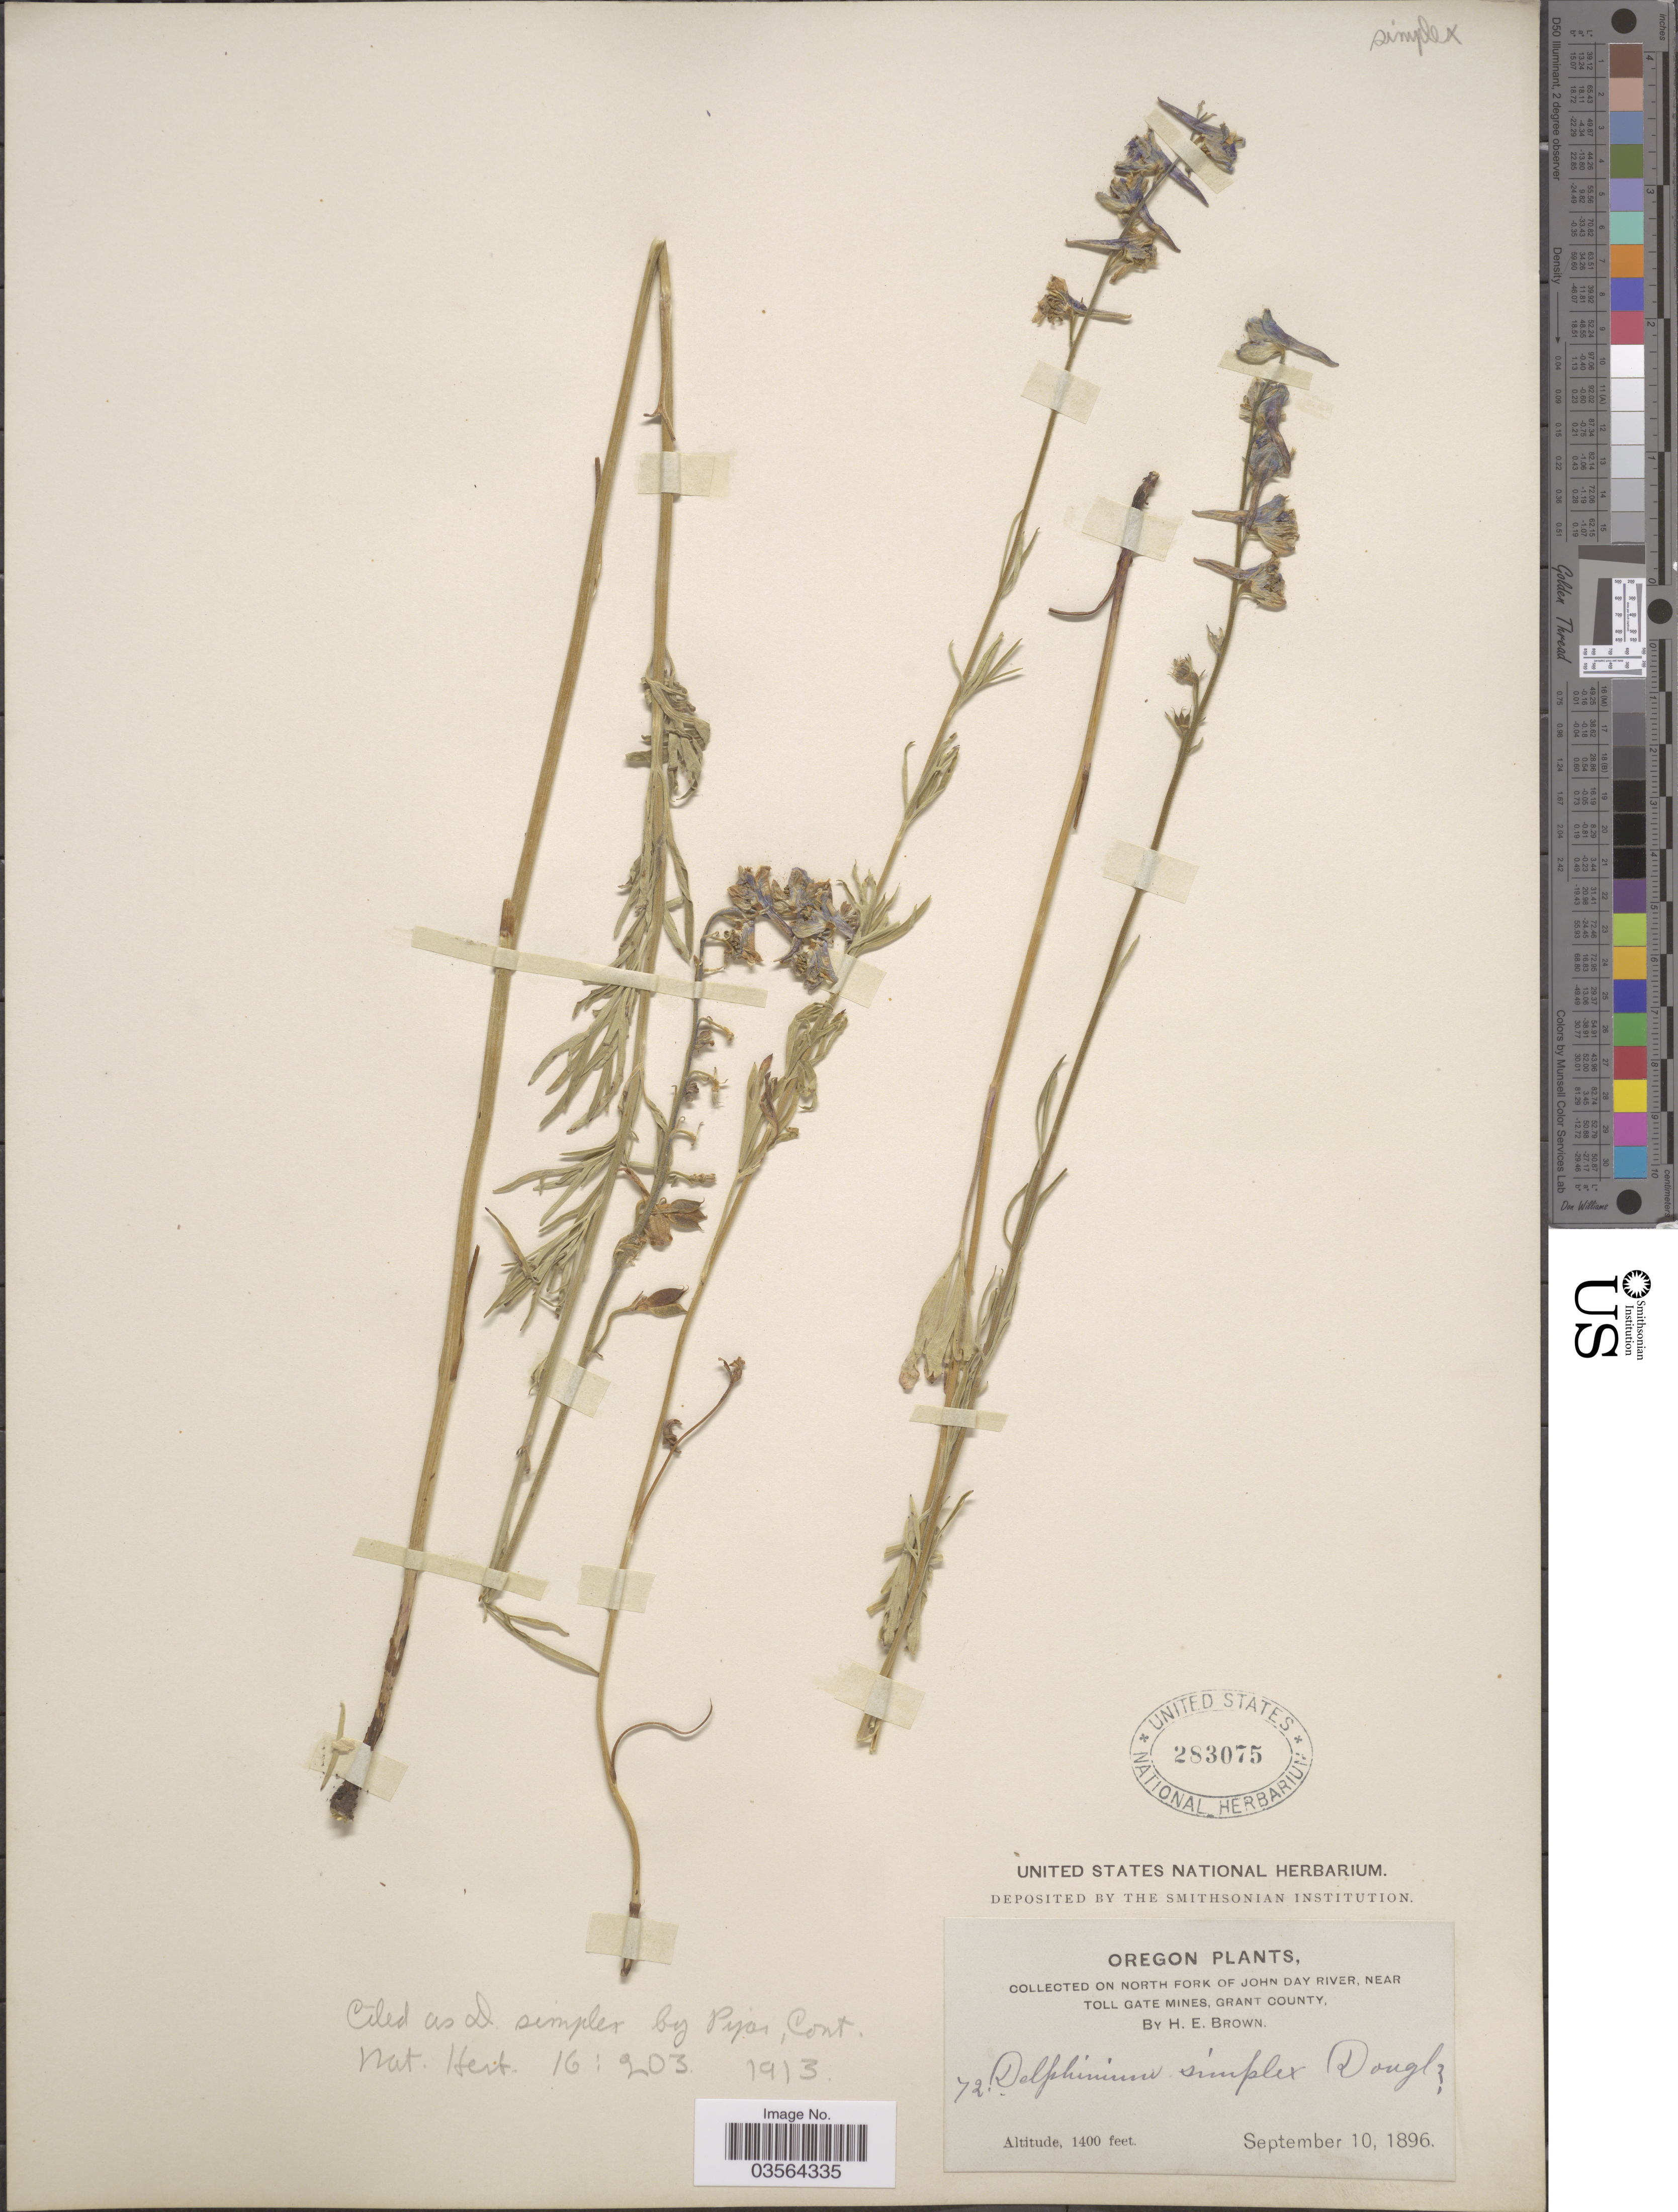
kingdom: Plantae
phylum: Tracheophyta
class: Magnoliopsida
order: Ranunculales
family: Ranunculaceae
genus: Delphinium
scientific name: Delphinium sp.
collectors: H. E. Brown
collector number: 72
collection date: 1896-09-10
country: United States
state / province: Oregon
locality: On North Fork of John Day River, near Toll Gate Mines, Grant County.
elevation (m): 427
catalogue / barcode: US 283075